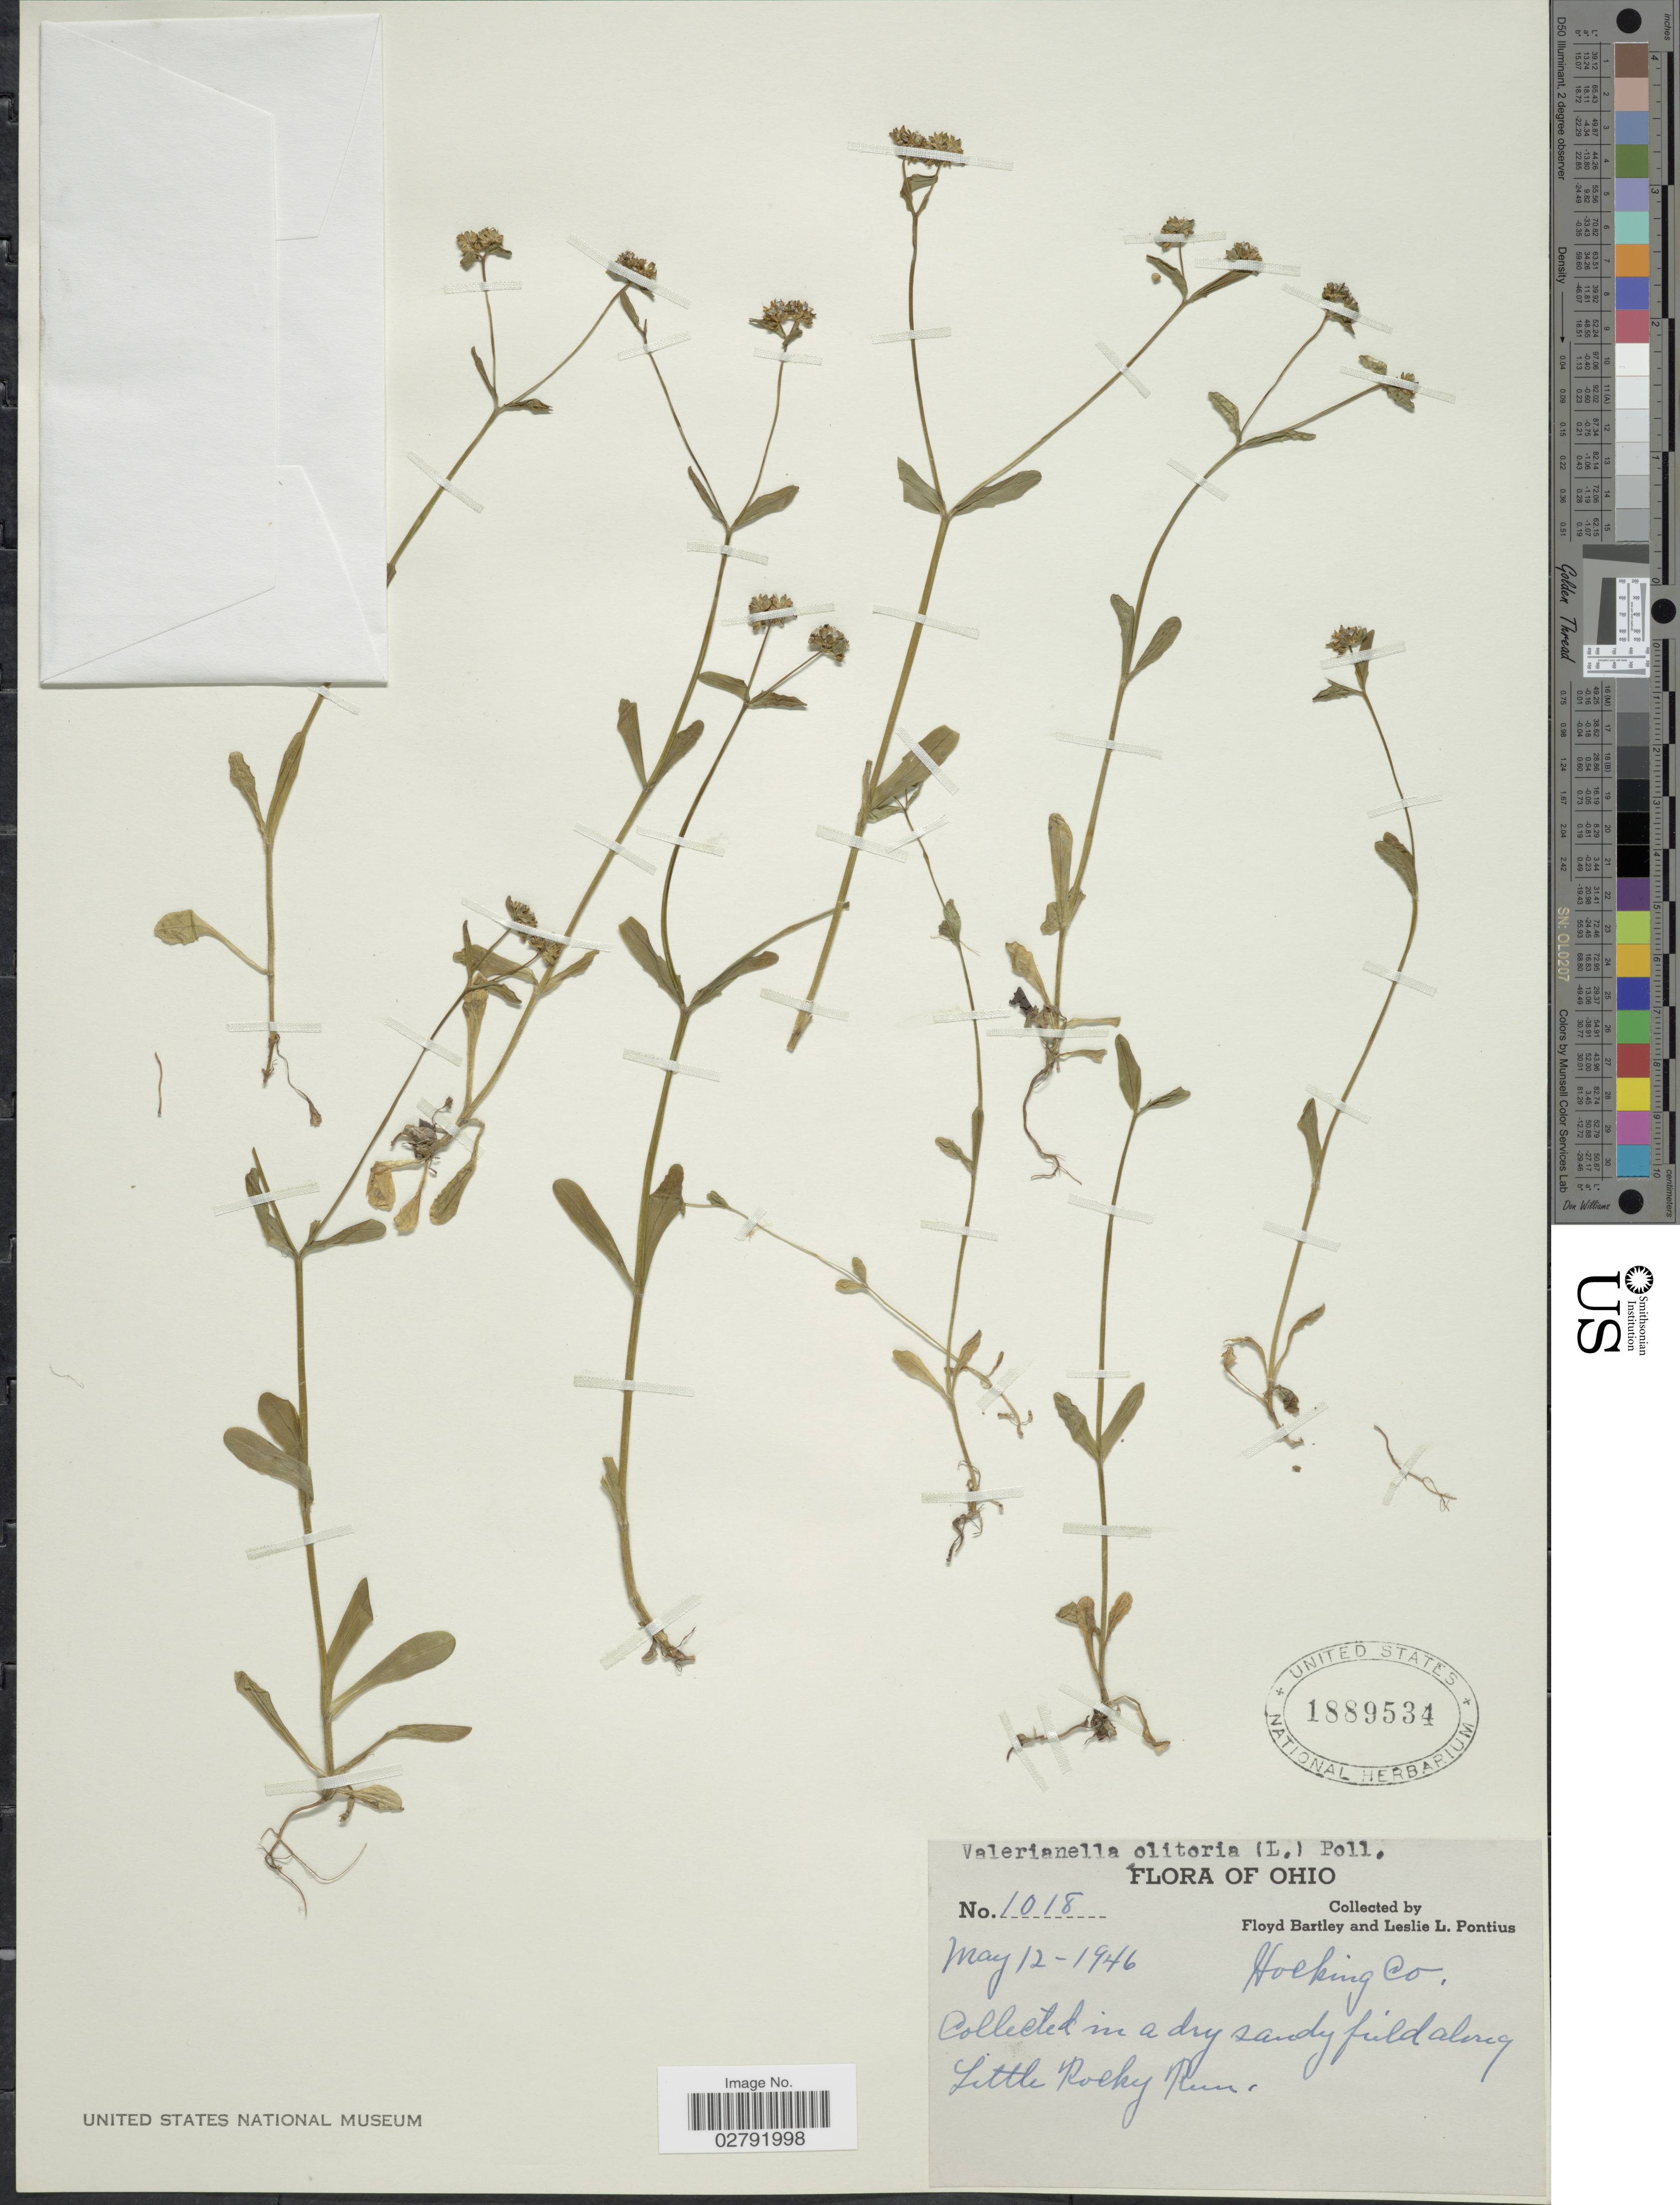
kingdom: Plantae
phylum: Tracheophyta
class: Magnoliopsida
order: Dipsacales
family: Caprifoliaceae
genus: Valerianella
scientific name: Valerianella olitoria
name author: (L.) Pollich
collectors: F. Bartley & L. Pontius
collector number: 1018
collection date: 1946-05-12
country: United States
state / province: Ohio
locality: Hocking Co. Along Little Rocky Run.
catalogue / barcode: US 1889534